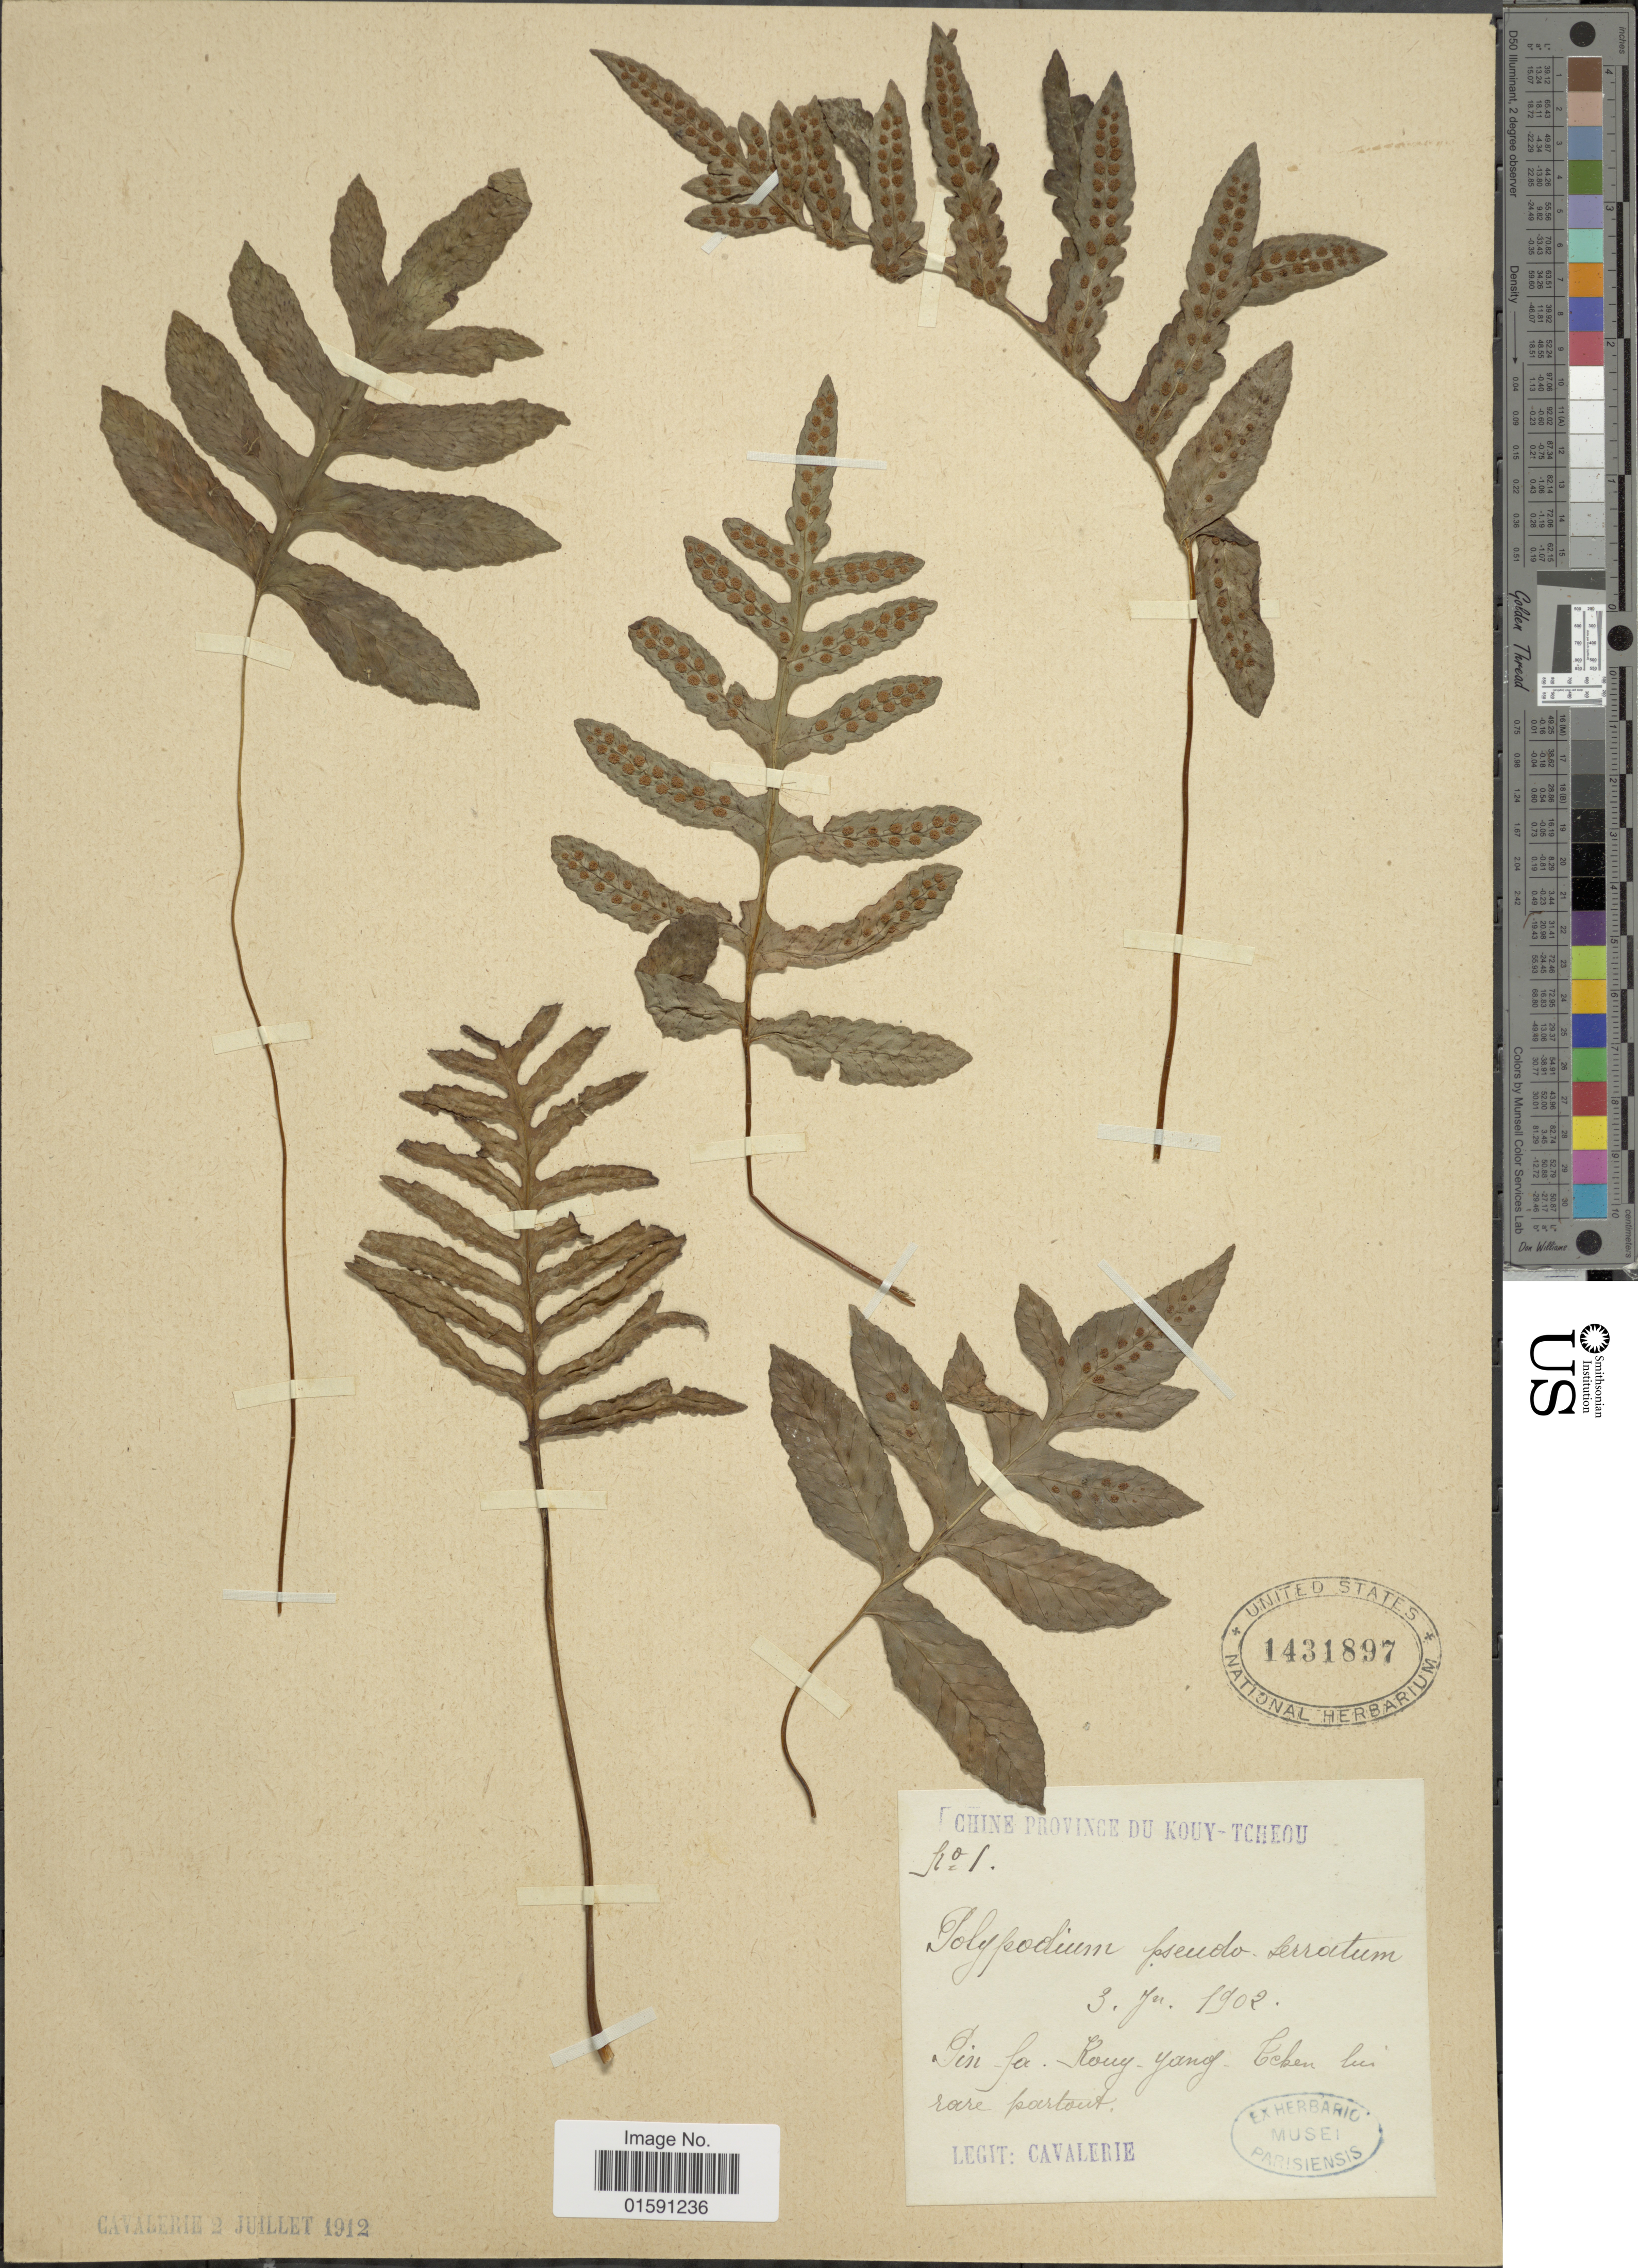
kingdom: Plantae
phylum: Tracheophyta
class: Polypodiopsida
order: Polypodiales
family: Polypodiaceae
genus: Selliguea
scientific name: Selliguea crenatopinnata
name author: (C.B. Clarke) S. L. Yu et al.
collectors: -. Cavalerie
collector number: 1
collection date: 1902-06-03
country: China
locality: Chine Province Du Kouy-Tcheou. Sin fa Rouy Beken bin rare portroit [interpreted]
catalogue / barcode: US 1431897